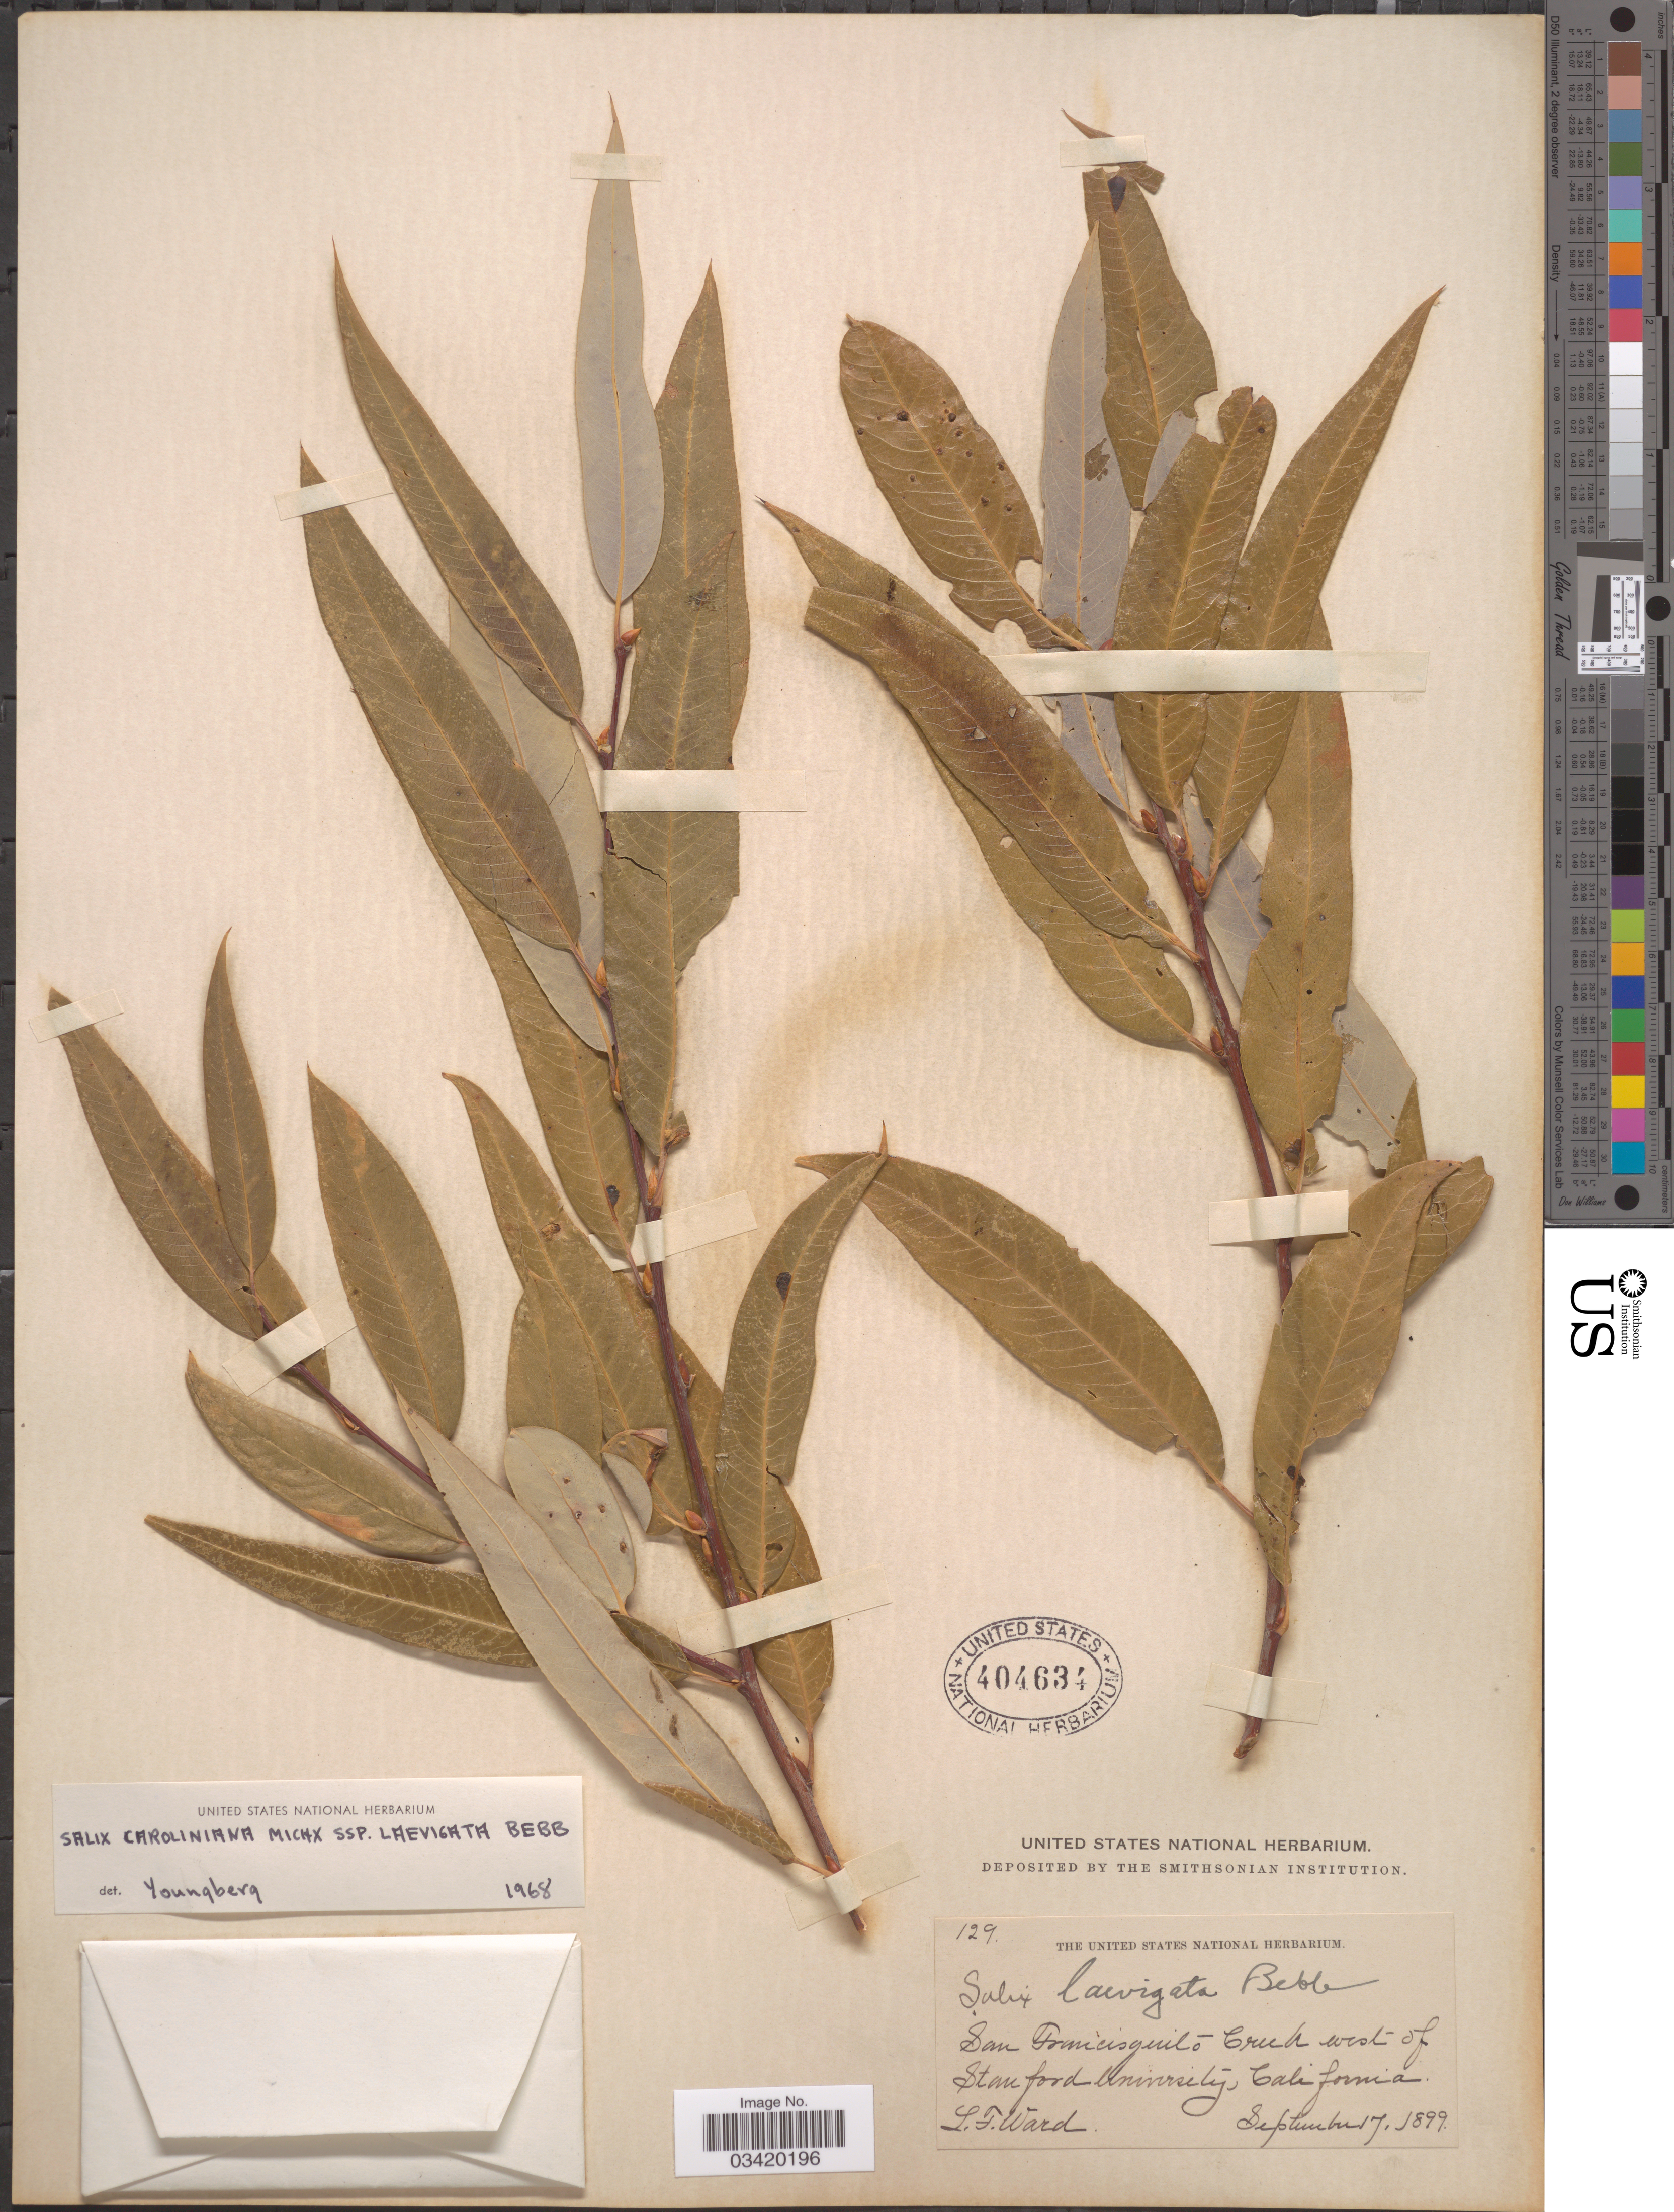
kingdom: Plantae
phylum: Tracheophyta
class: Magnoliopsida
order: Malpighiales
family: Salicaceae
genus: Salix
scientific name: Salix caroliniana subsp. laevigata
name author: Bebb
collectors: L. Ward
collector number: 129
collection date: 1899-09-17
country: United States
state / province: California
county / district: Santa Clara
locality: San Francisquito Creek west of Stanford University.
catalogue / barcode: US 404634